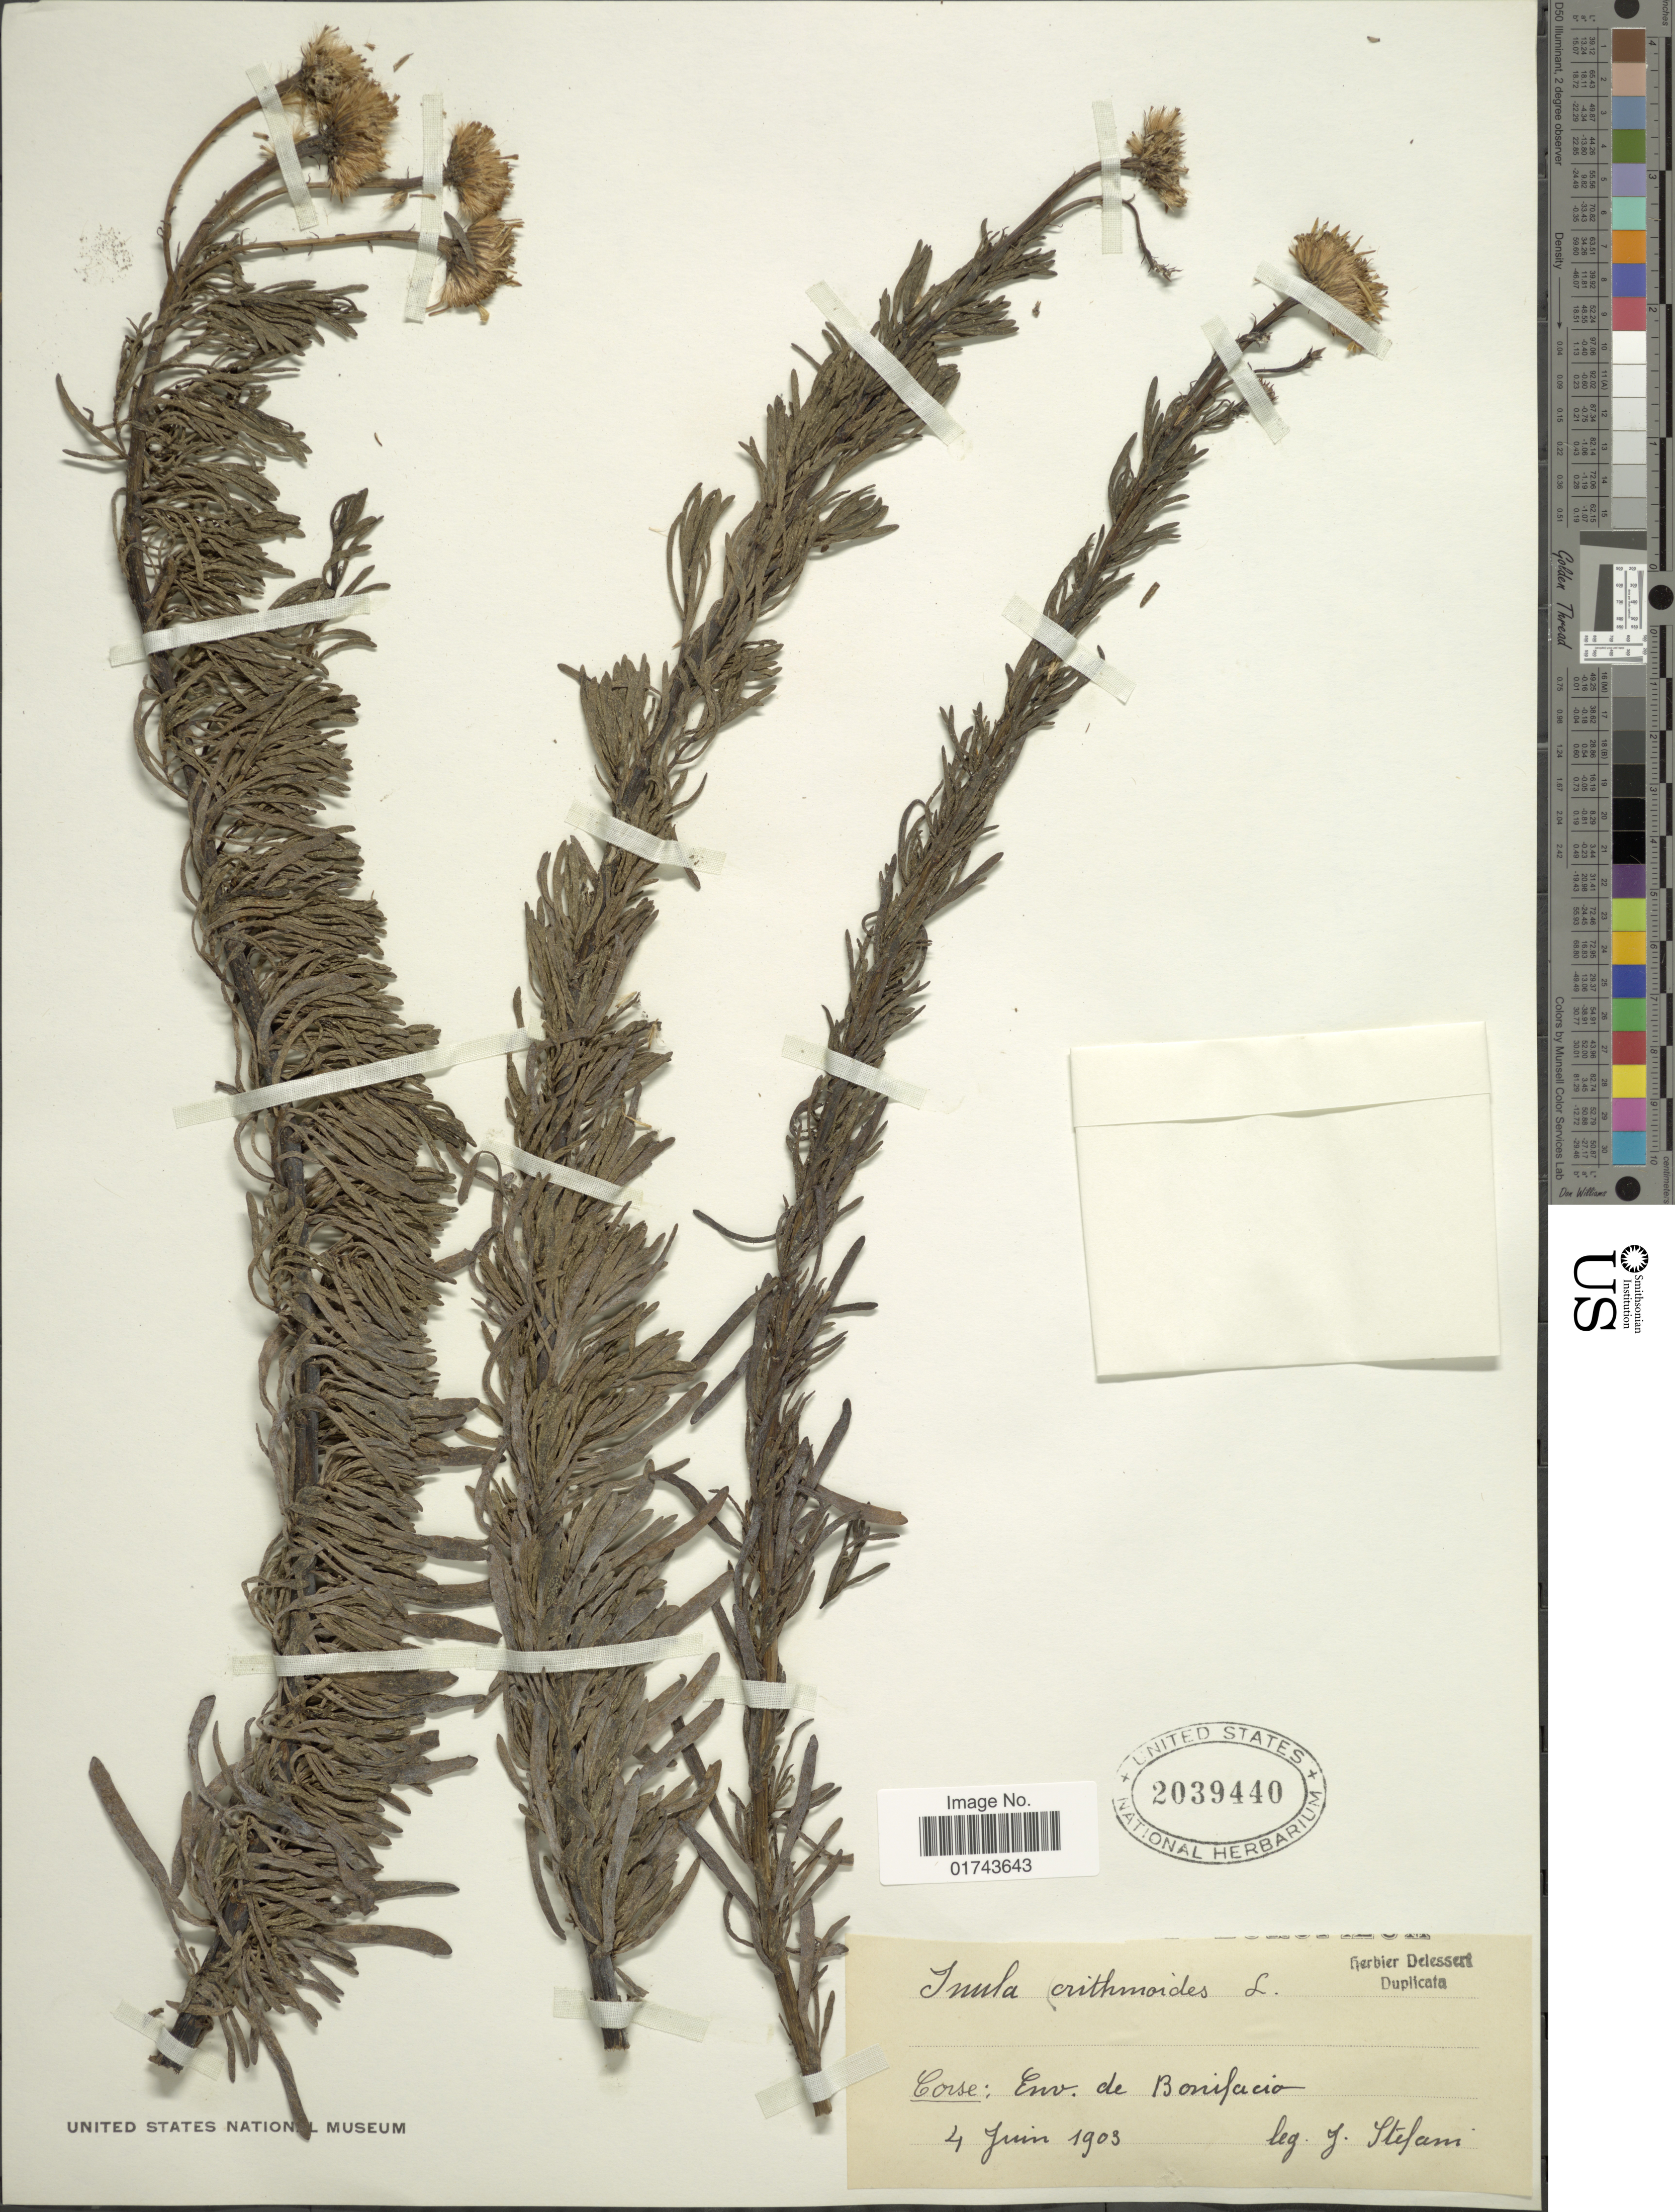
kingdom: Plantae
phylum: Tracheophyta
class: Magnoliopsida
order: Asterales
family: Asteraceae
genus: Inula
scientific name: Inula crithmoides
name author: L.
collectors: J. Stefan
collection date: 1903-06-04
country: France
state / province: Corsica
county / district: Corse-du-Sud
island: Corse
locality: Corse: Env. de Bonifacio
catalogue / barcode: US 2039440